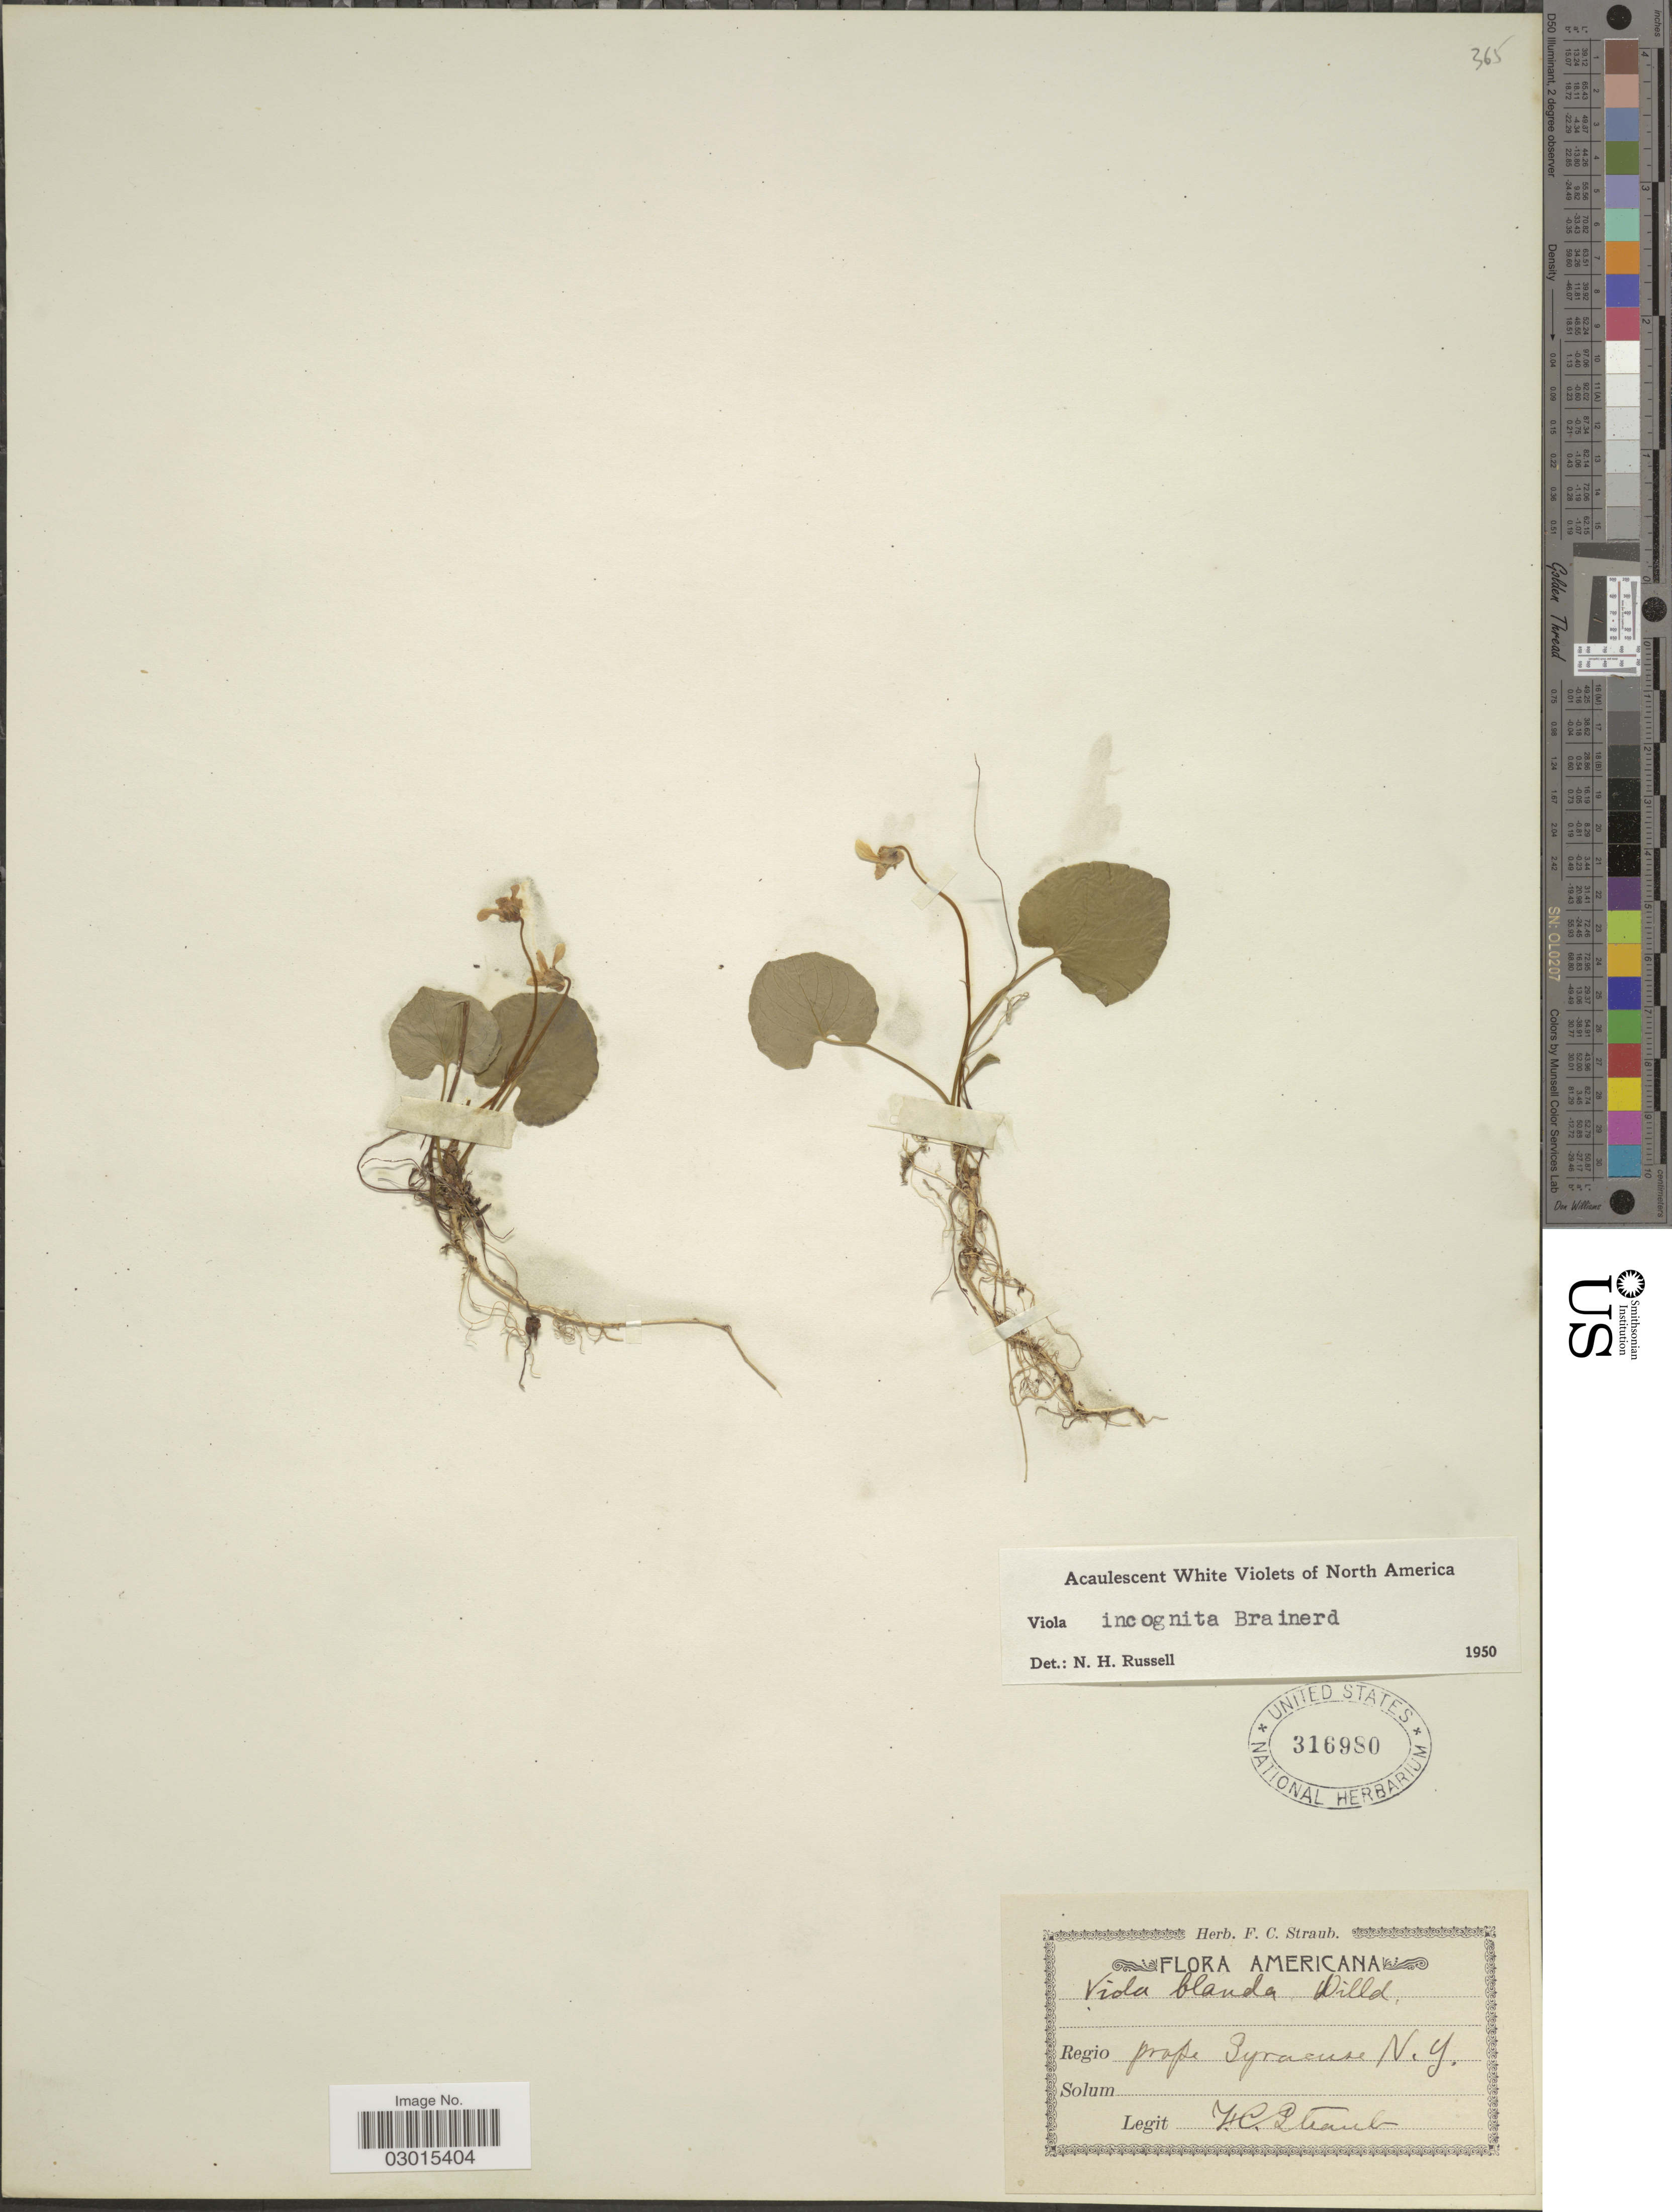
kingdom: Plantae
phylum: Tracheophyta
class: Magnoliopsida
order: Malpighiales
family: Violaceae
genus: Viola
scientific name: Viola incognita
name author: Brainerd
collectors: F. Straub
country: United States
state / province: New York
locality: Regio prope Syracuse N. Y.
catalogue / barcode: US 316980